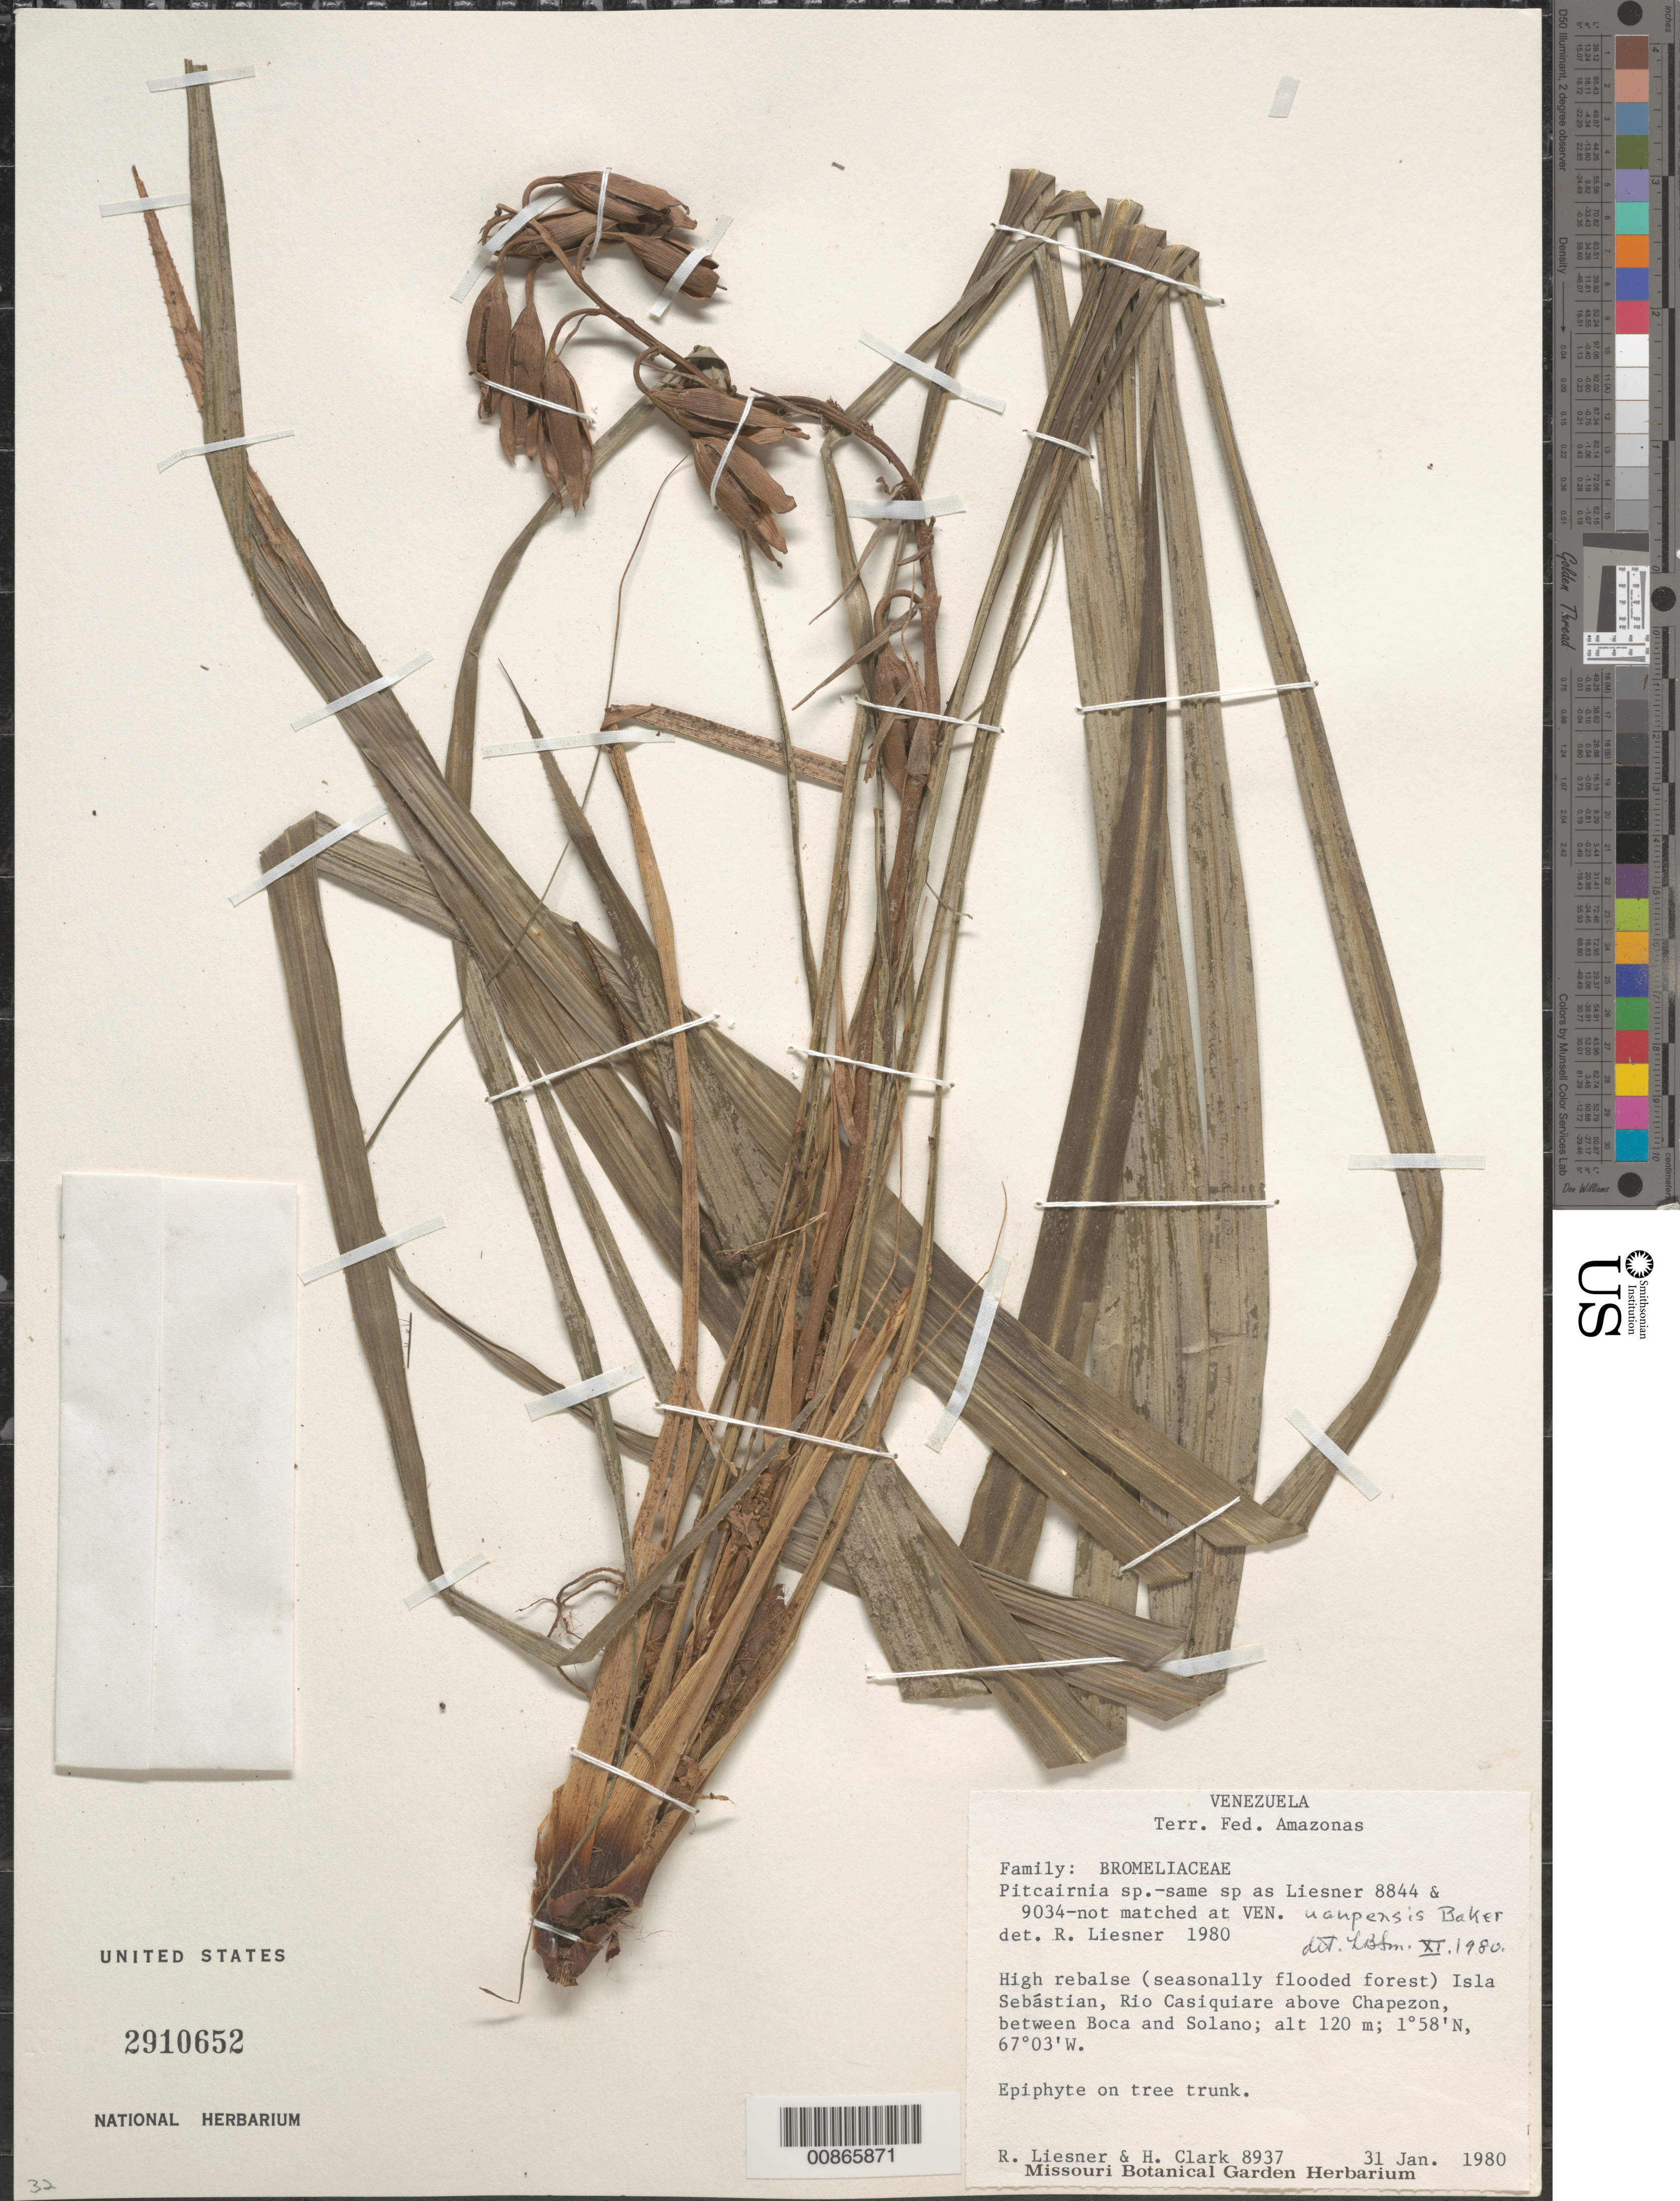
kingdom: Plantae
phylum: Tracheophyta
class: Liliopsida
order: Poales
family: Bromeliaceae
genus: Pitcairnia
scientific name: Pitcairnia uaupensis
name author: Baker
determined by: Smith, Lyman B., (US), NMNH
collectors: R. L. Liesner & H. L. Clark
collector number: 8937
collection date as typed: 31-Jan-80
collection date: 1980-01-31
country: Venezuela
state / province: Amazonas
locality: Isla Sebastián, Río Casiquiare, above Chapezon, between Boca and Solano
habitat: High rebalse (seasonally flooded forest)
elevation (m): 120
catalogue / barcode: US 2910652